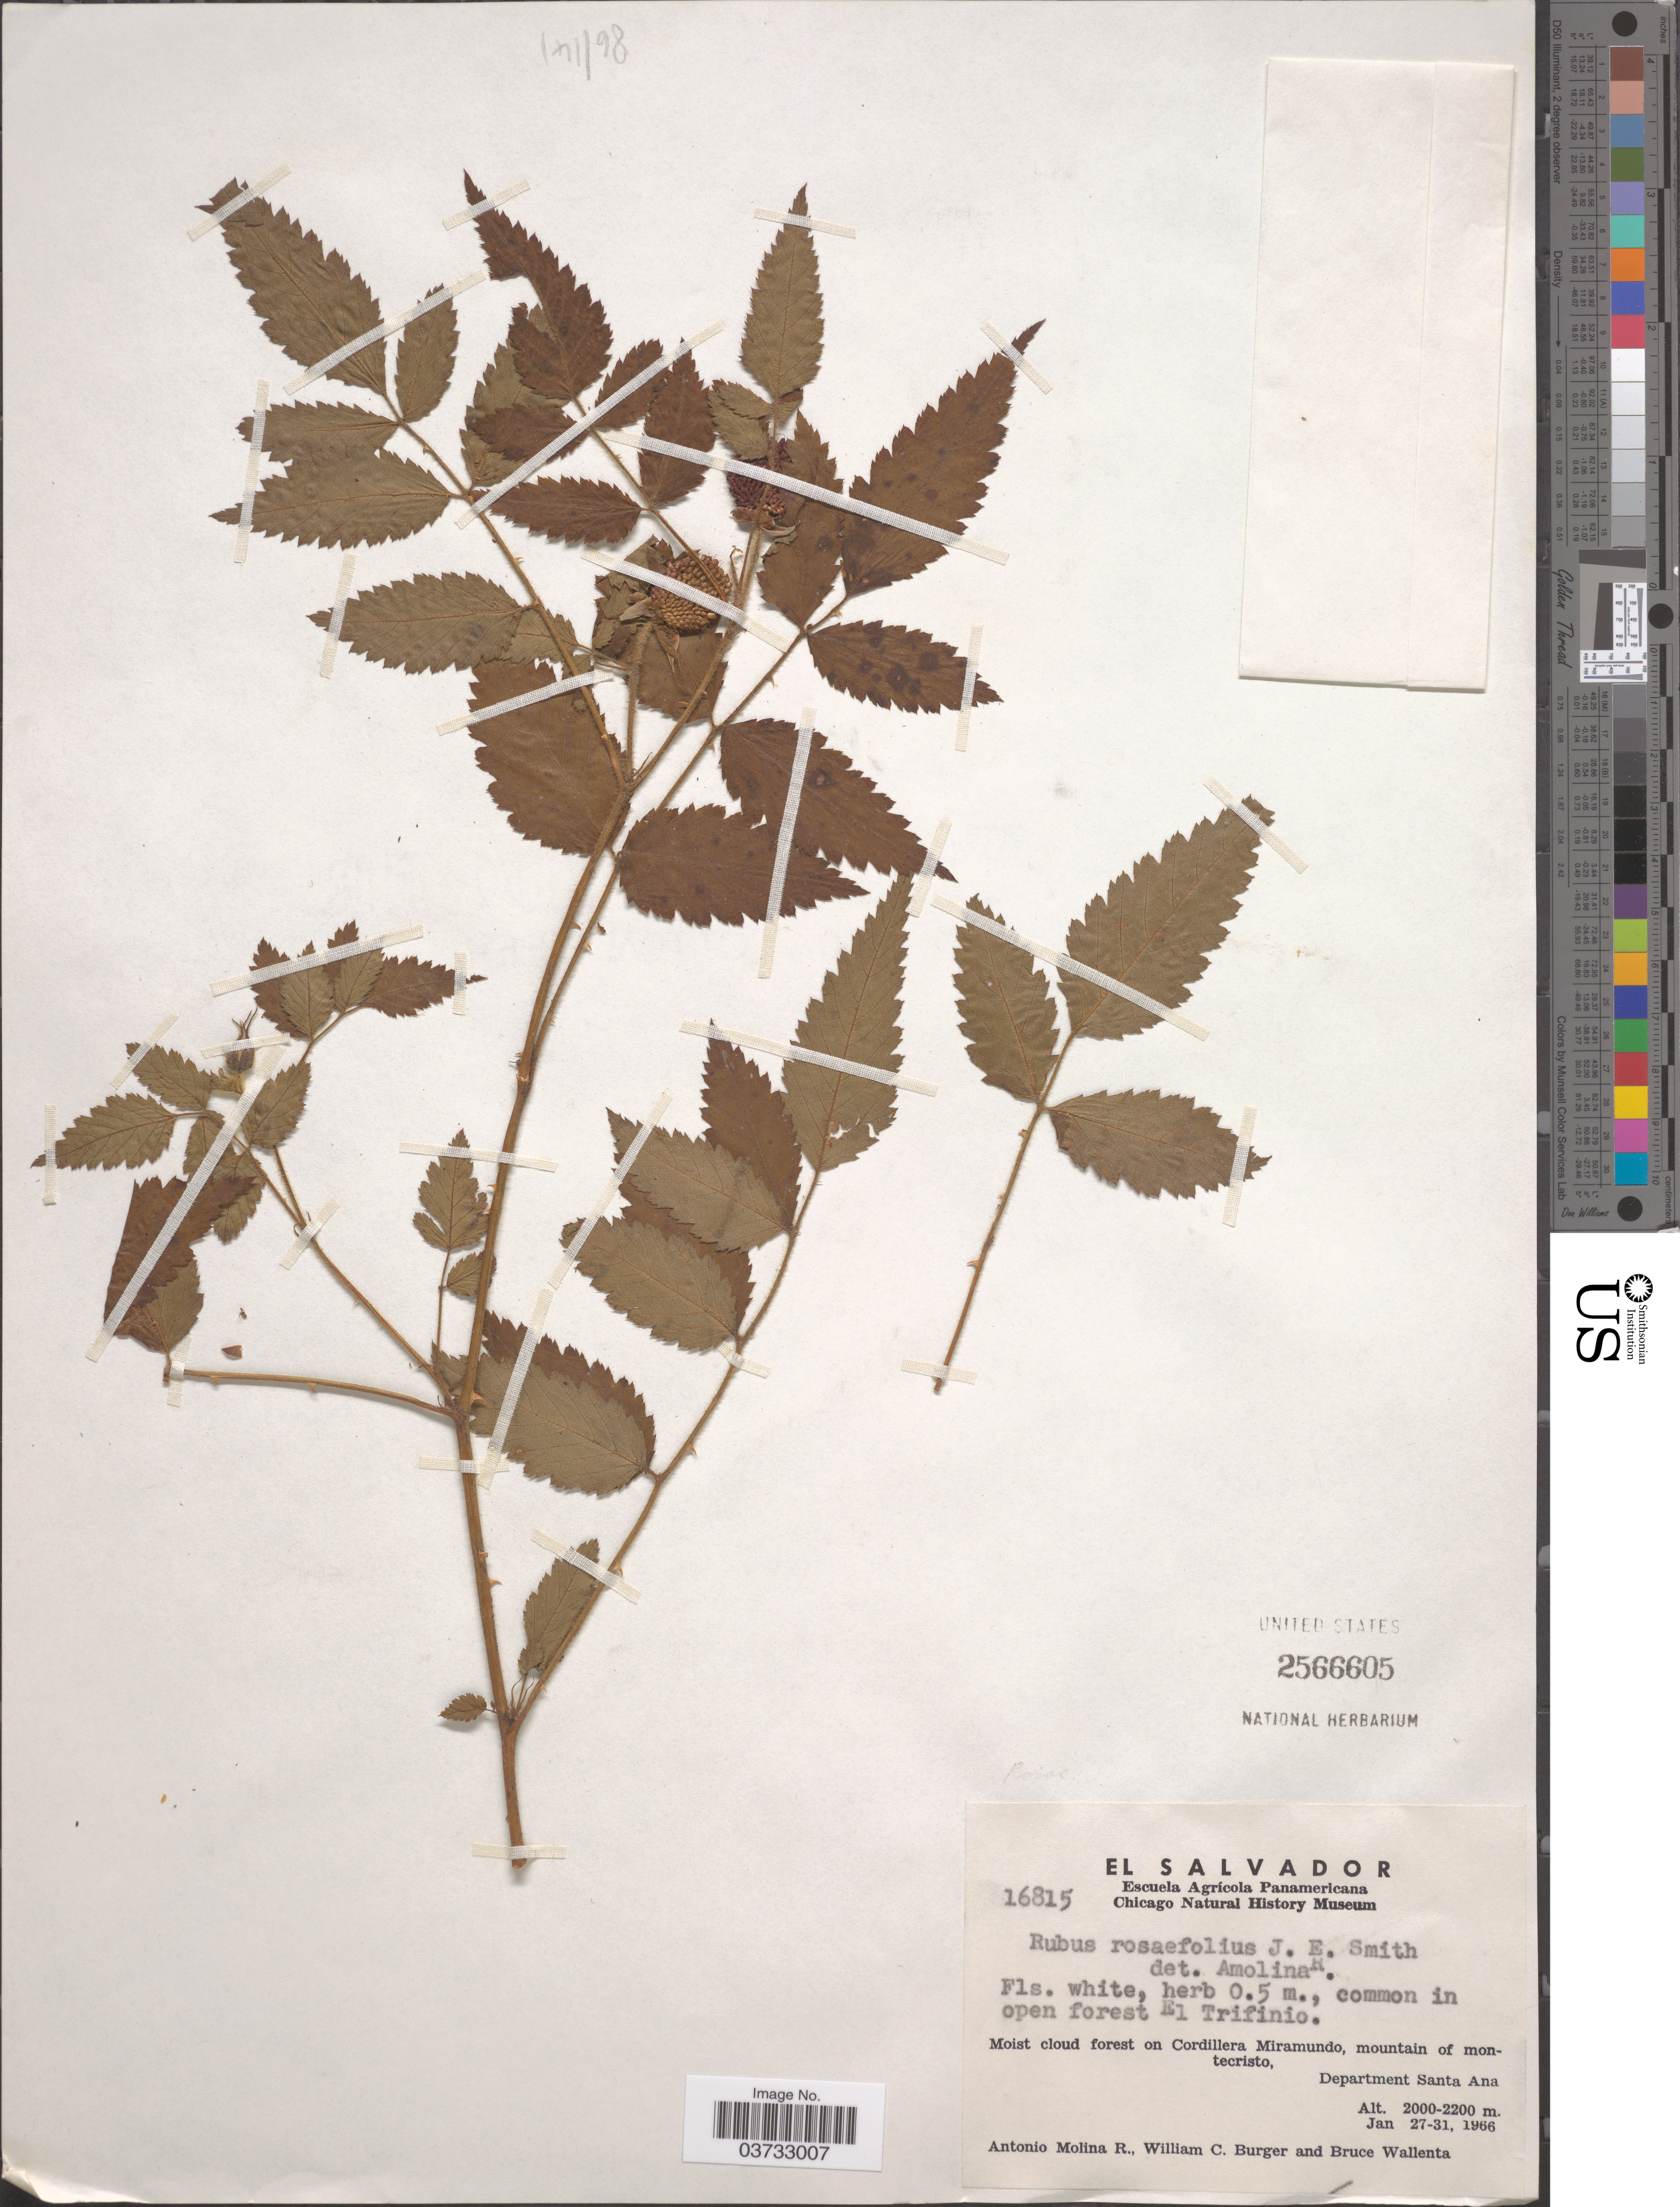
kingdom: Plantae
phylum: Tracheophyta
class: Magnoliopsida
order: Rosales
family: Rosaceae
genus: Rubus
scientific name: Rubus rosaefolius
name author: Sm.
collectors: A. Molina R., W. Burger & B. Wallenta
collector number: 16815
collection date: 1966-01-27/1966-01-31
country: El Salvador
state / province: Santa Ana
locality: Common in open forest El Trifinio. Moist cloud forest on Cordillera Miramundo, mountain of montecristo, Department Santa Ana.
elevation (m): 2000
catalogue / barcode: US 2566605